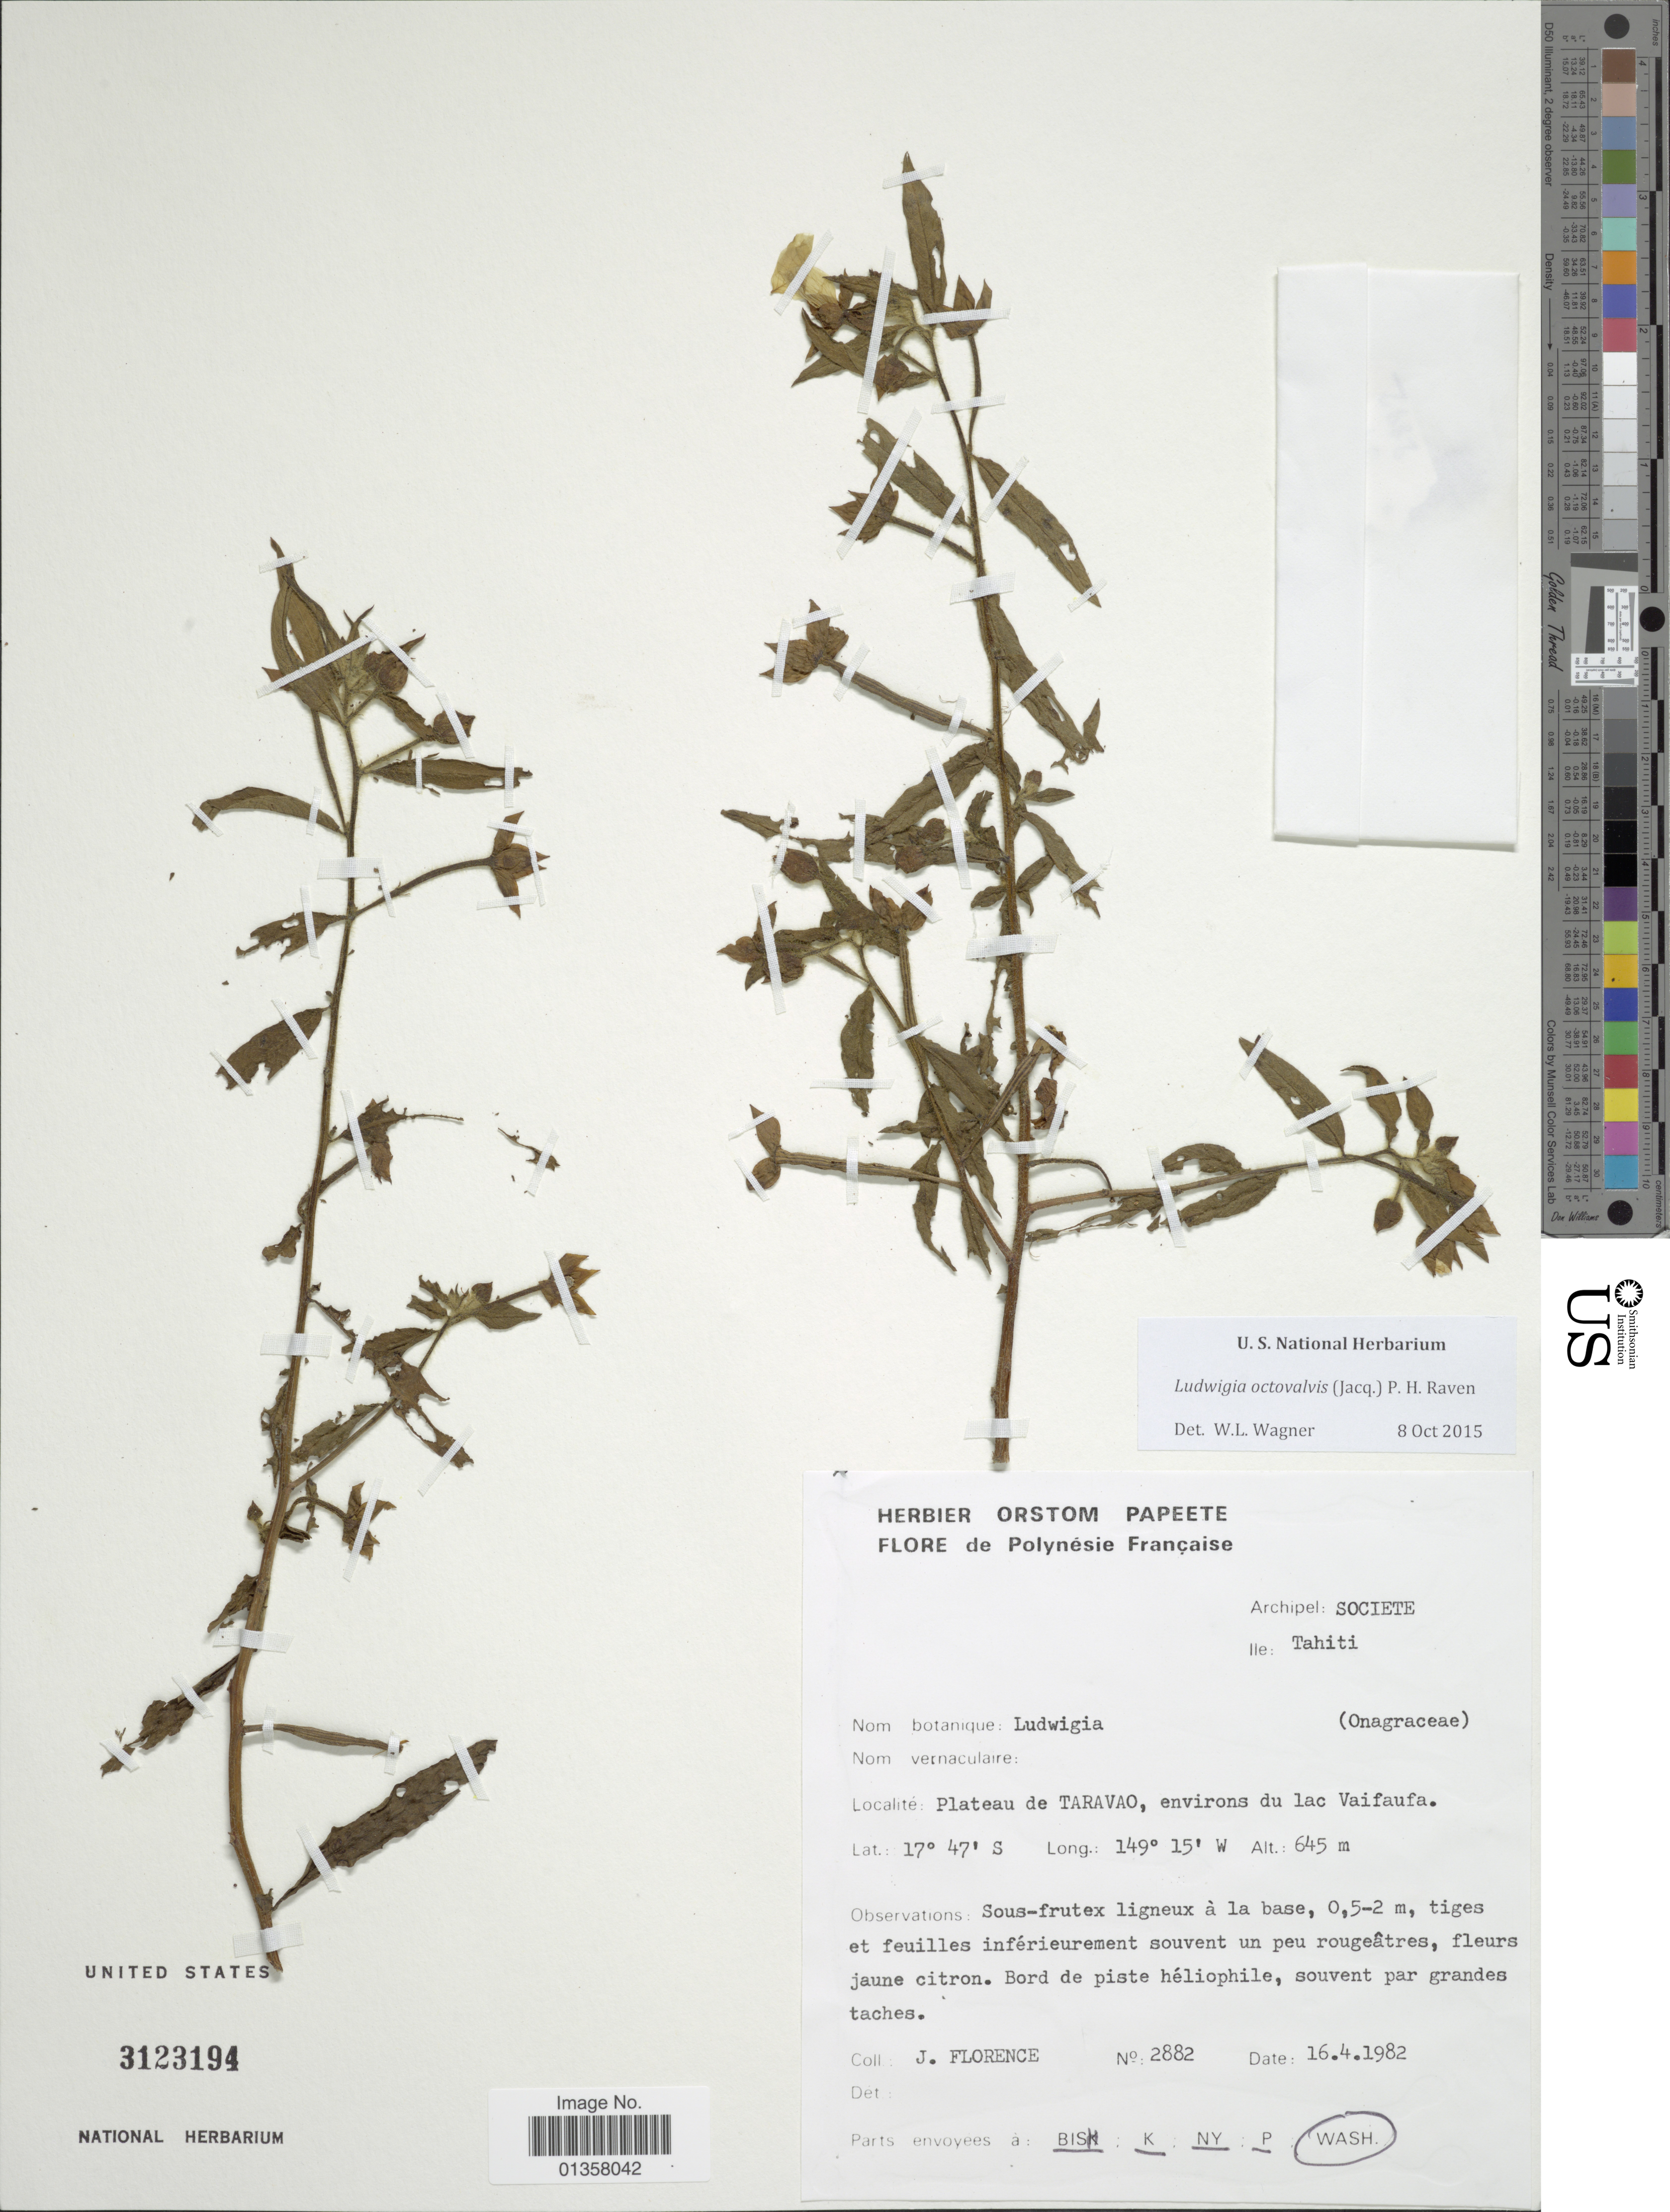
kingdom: Plantae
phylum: Tracheophyta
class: Magnoliopsida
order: Myrtales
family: Onagraceae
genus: Ludwigia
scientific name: Ludwigia octovalvis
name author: (Jacq.) P.H. Raven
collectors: J. Florence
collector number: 2882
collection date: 1982-04-16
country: French Polynesia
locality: Archipel: Societe, Ile: Tahiti, Plateau de Taravao, environs du lac Vaifaufa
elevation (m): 645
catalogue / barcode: US 3123194